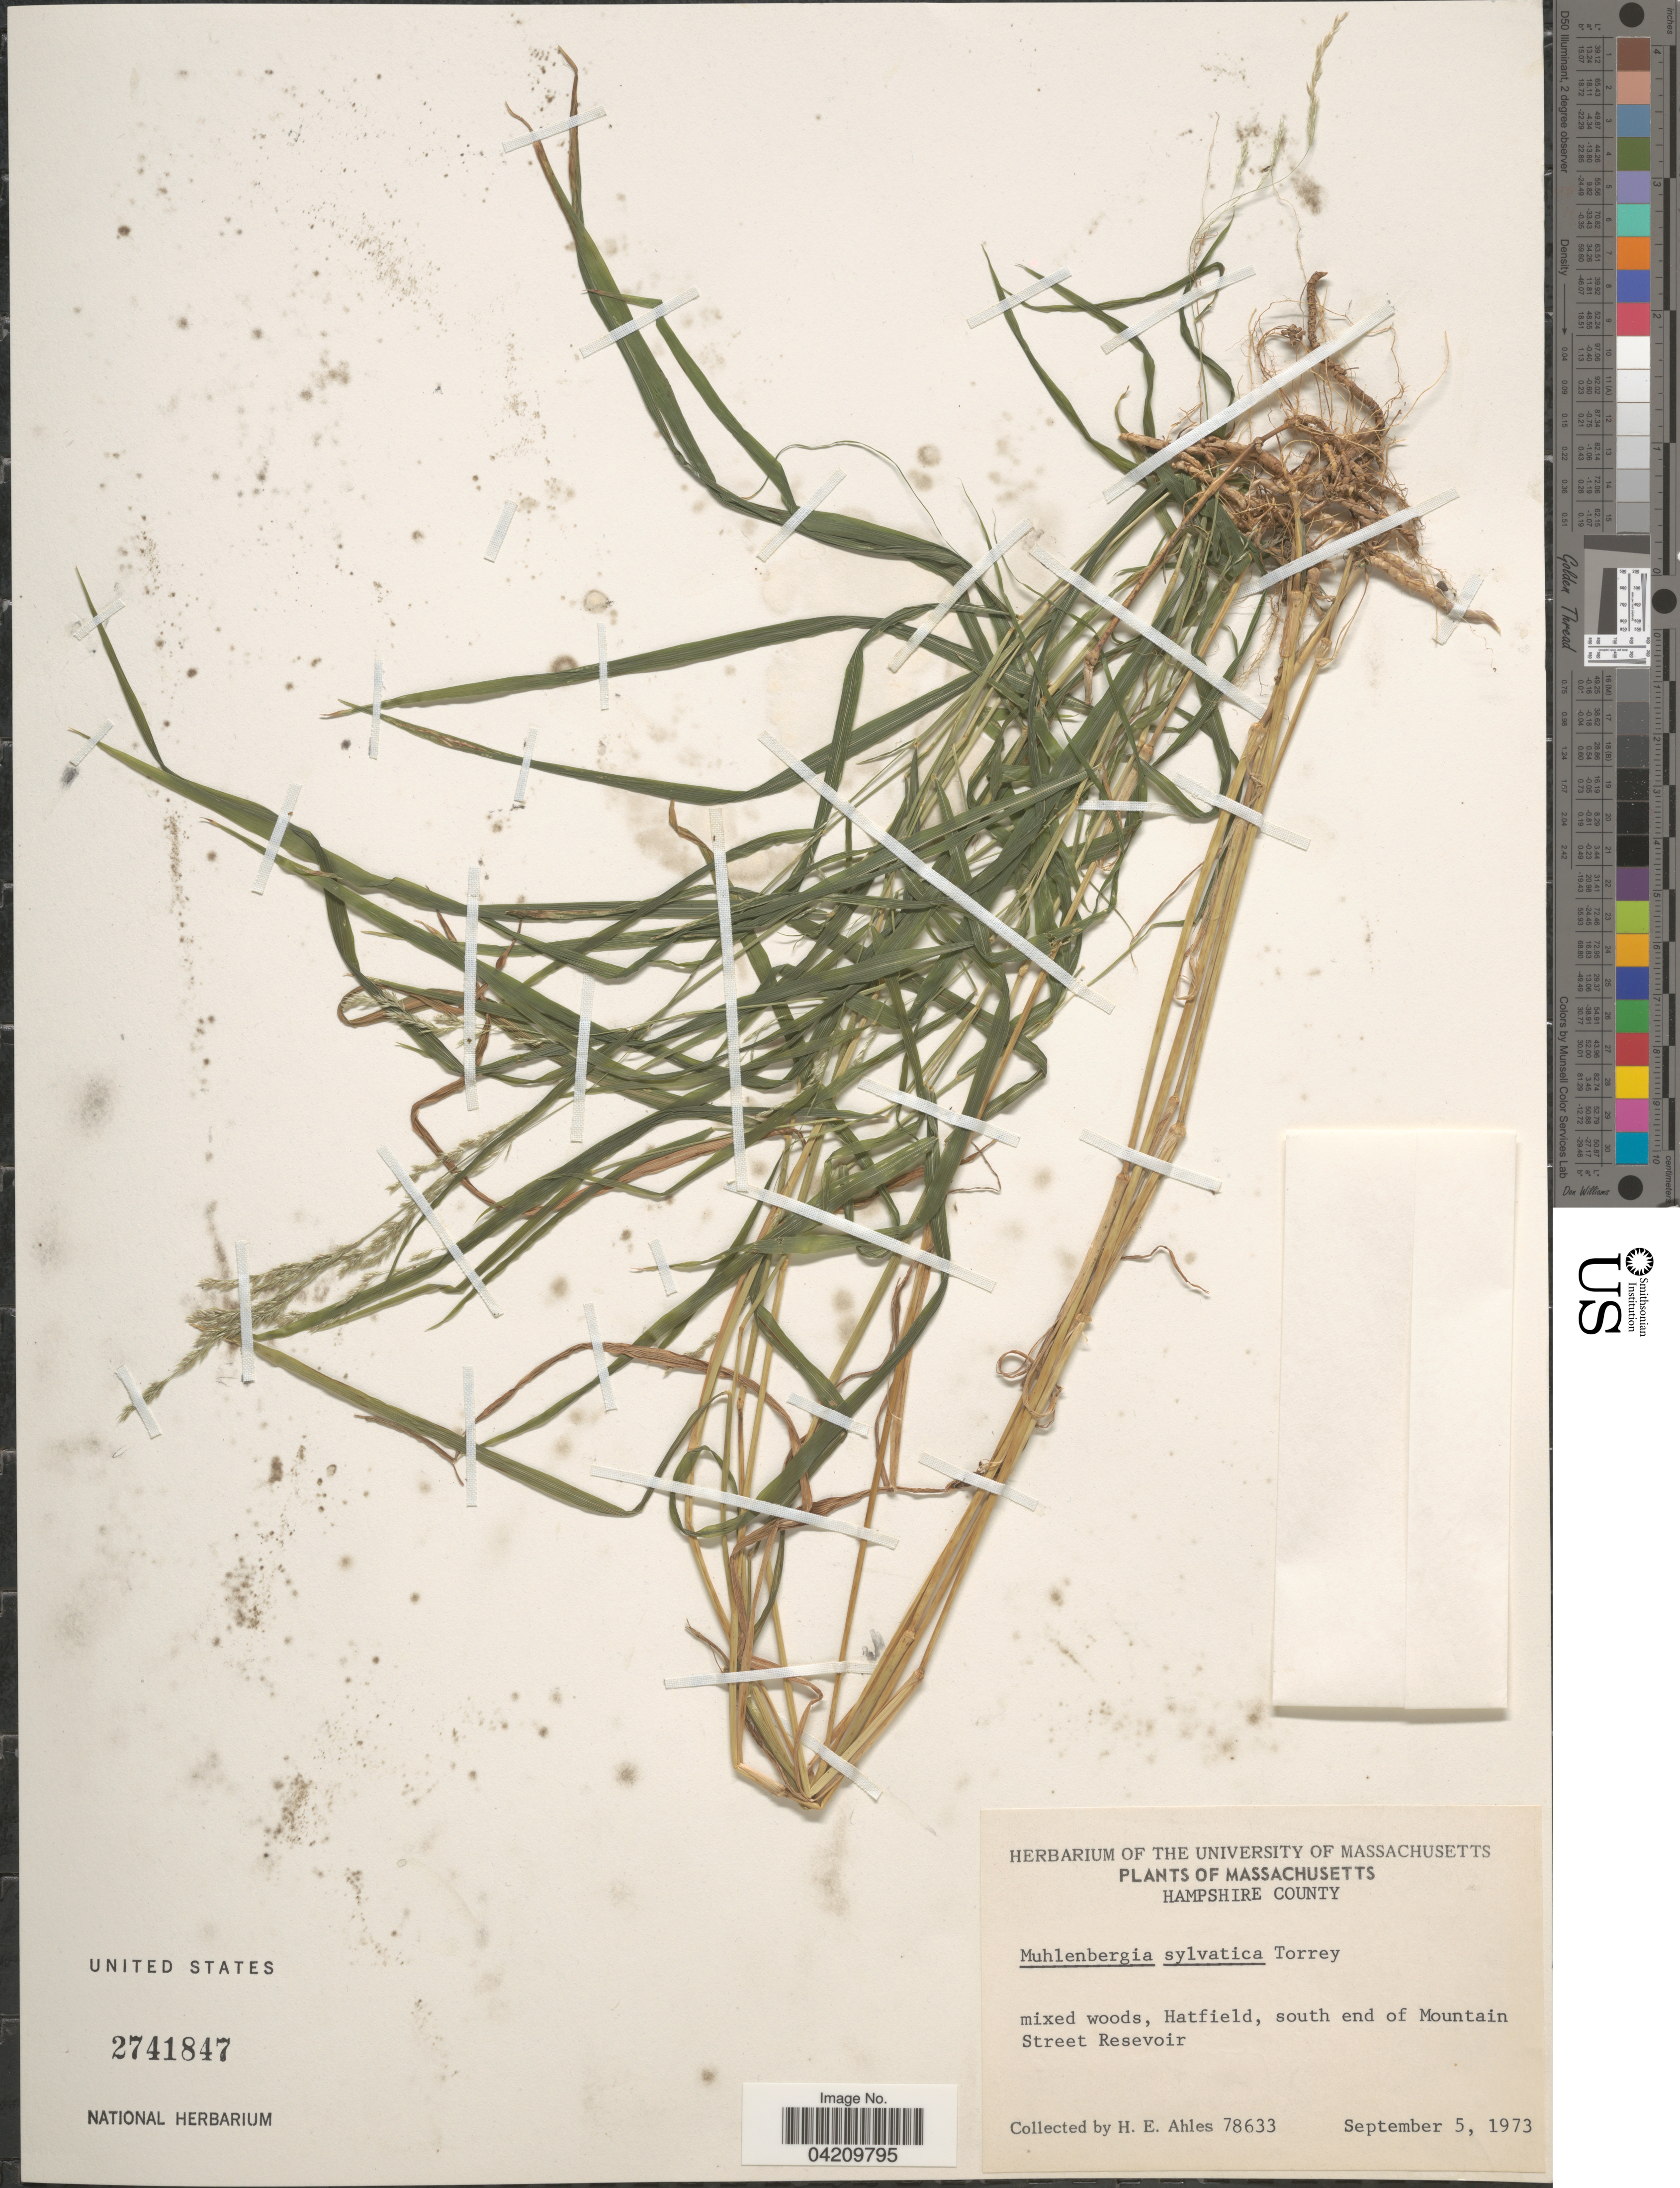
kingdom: Plantae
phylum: Tracheophyta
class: Liliopsida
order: Poales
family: Poaceae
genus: Muhlenbergia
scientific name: Muhlenbergia mexicana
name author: (L.) Trin.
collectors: H. E. Ahles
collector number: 78633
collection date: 1973-09-05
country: United States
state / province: Massachusetts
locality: Hampshire County. Hatfield, south end of Mountain Street Reservoir.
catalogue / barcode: US 2741847